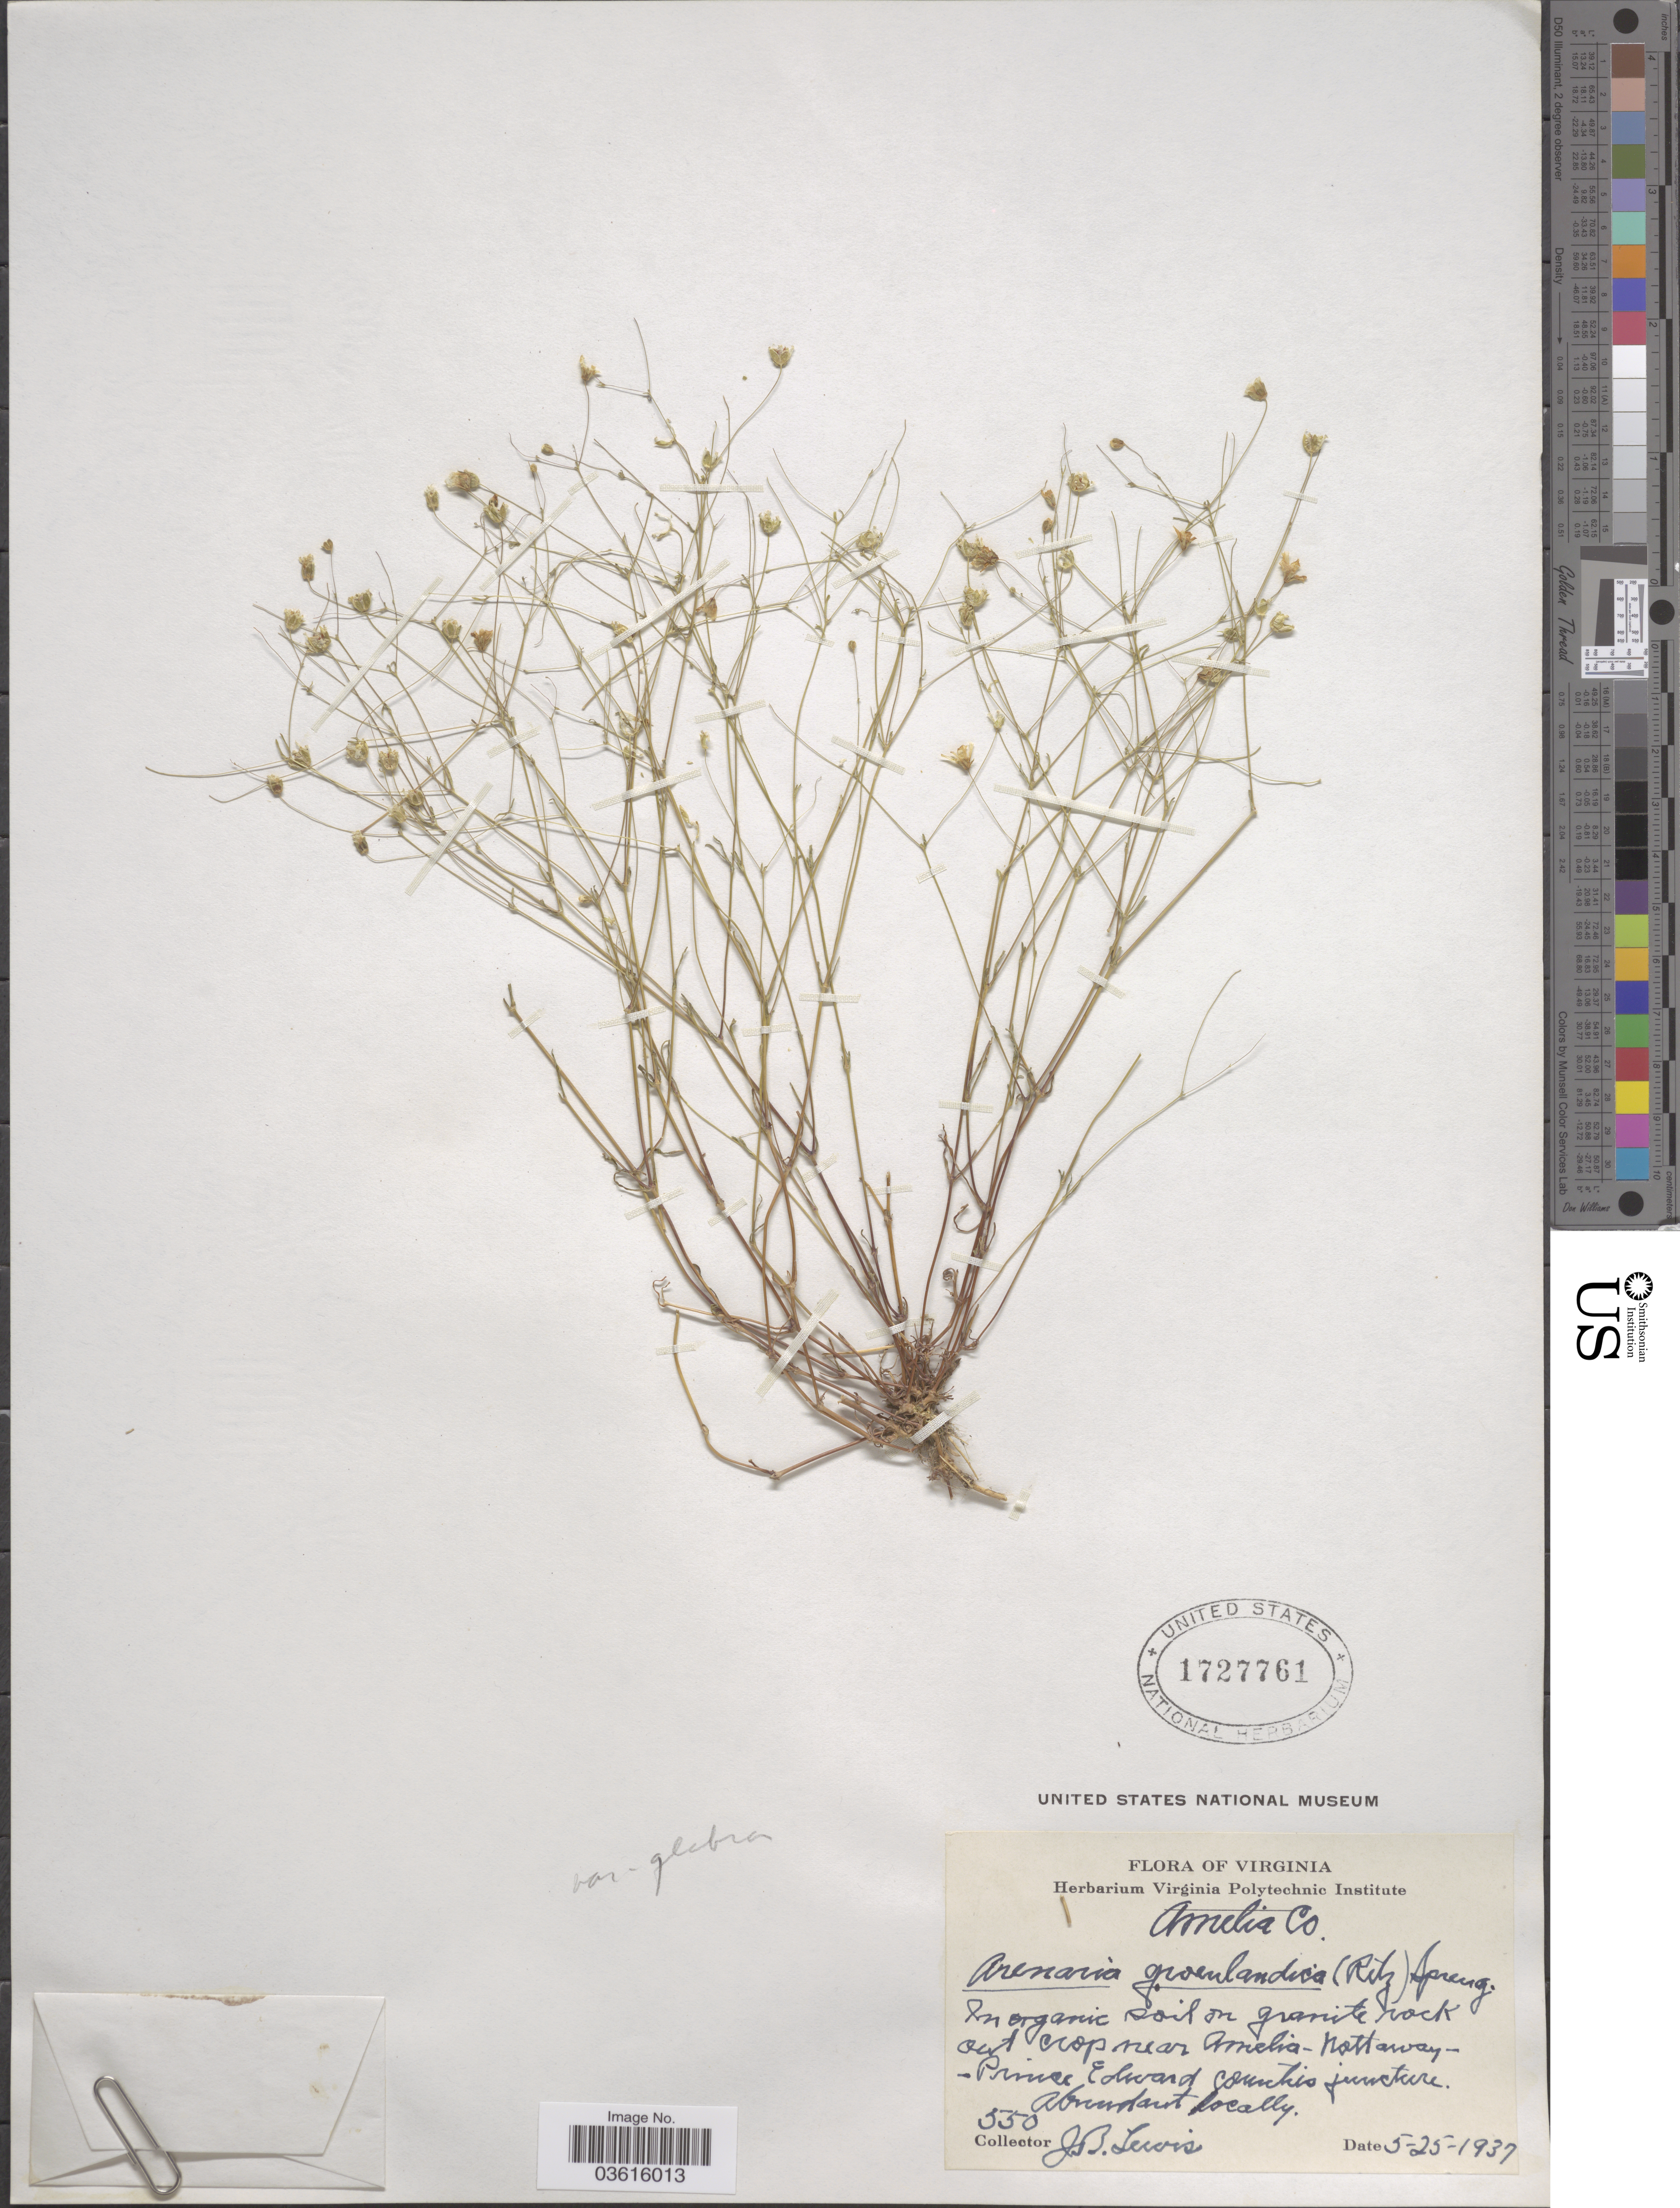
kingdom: Plantae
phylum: Tracheophyta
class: Magnoliopsida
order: Caryophyllales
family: Caryophyllaceae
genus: Minuartia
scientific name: Minuartia groenlandica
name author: (Retz.) Ostenf.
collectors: J. B. Lewis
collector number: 550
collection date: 1937-05-25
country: United States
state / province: Virginia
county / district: Amelia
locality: Amelia Co. In organic soil on granite rock outcrop near Amelia - Nottaway-Prince Edward Counties juncture.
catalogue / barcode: US 1727761